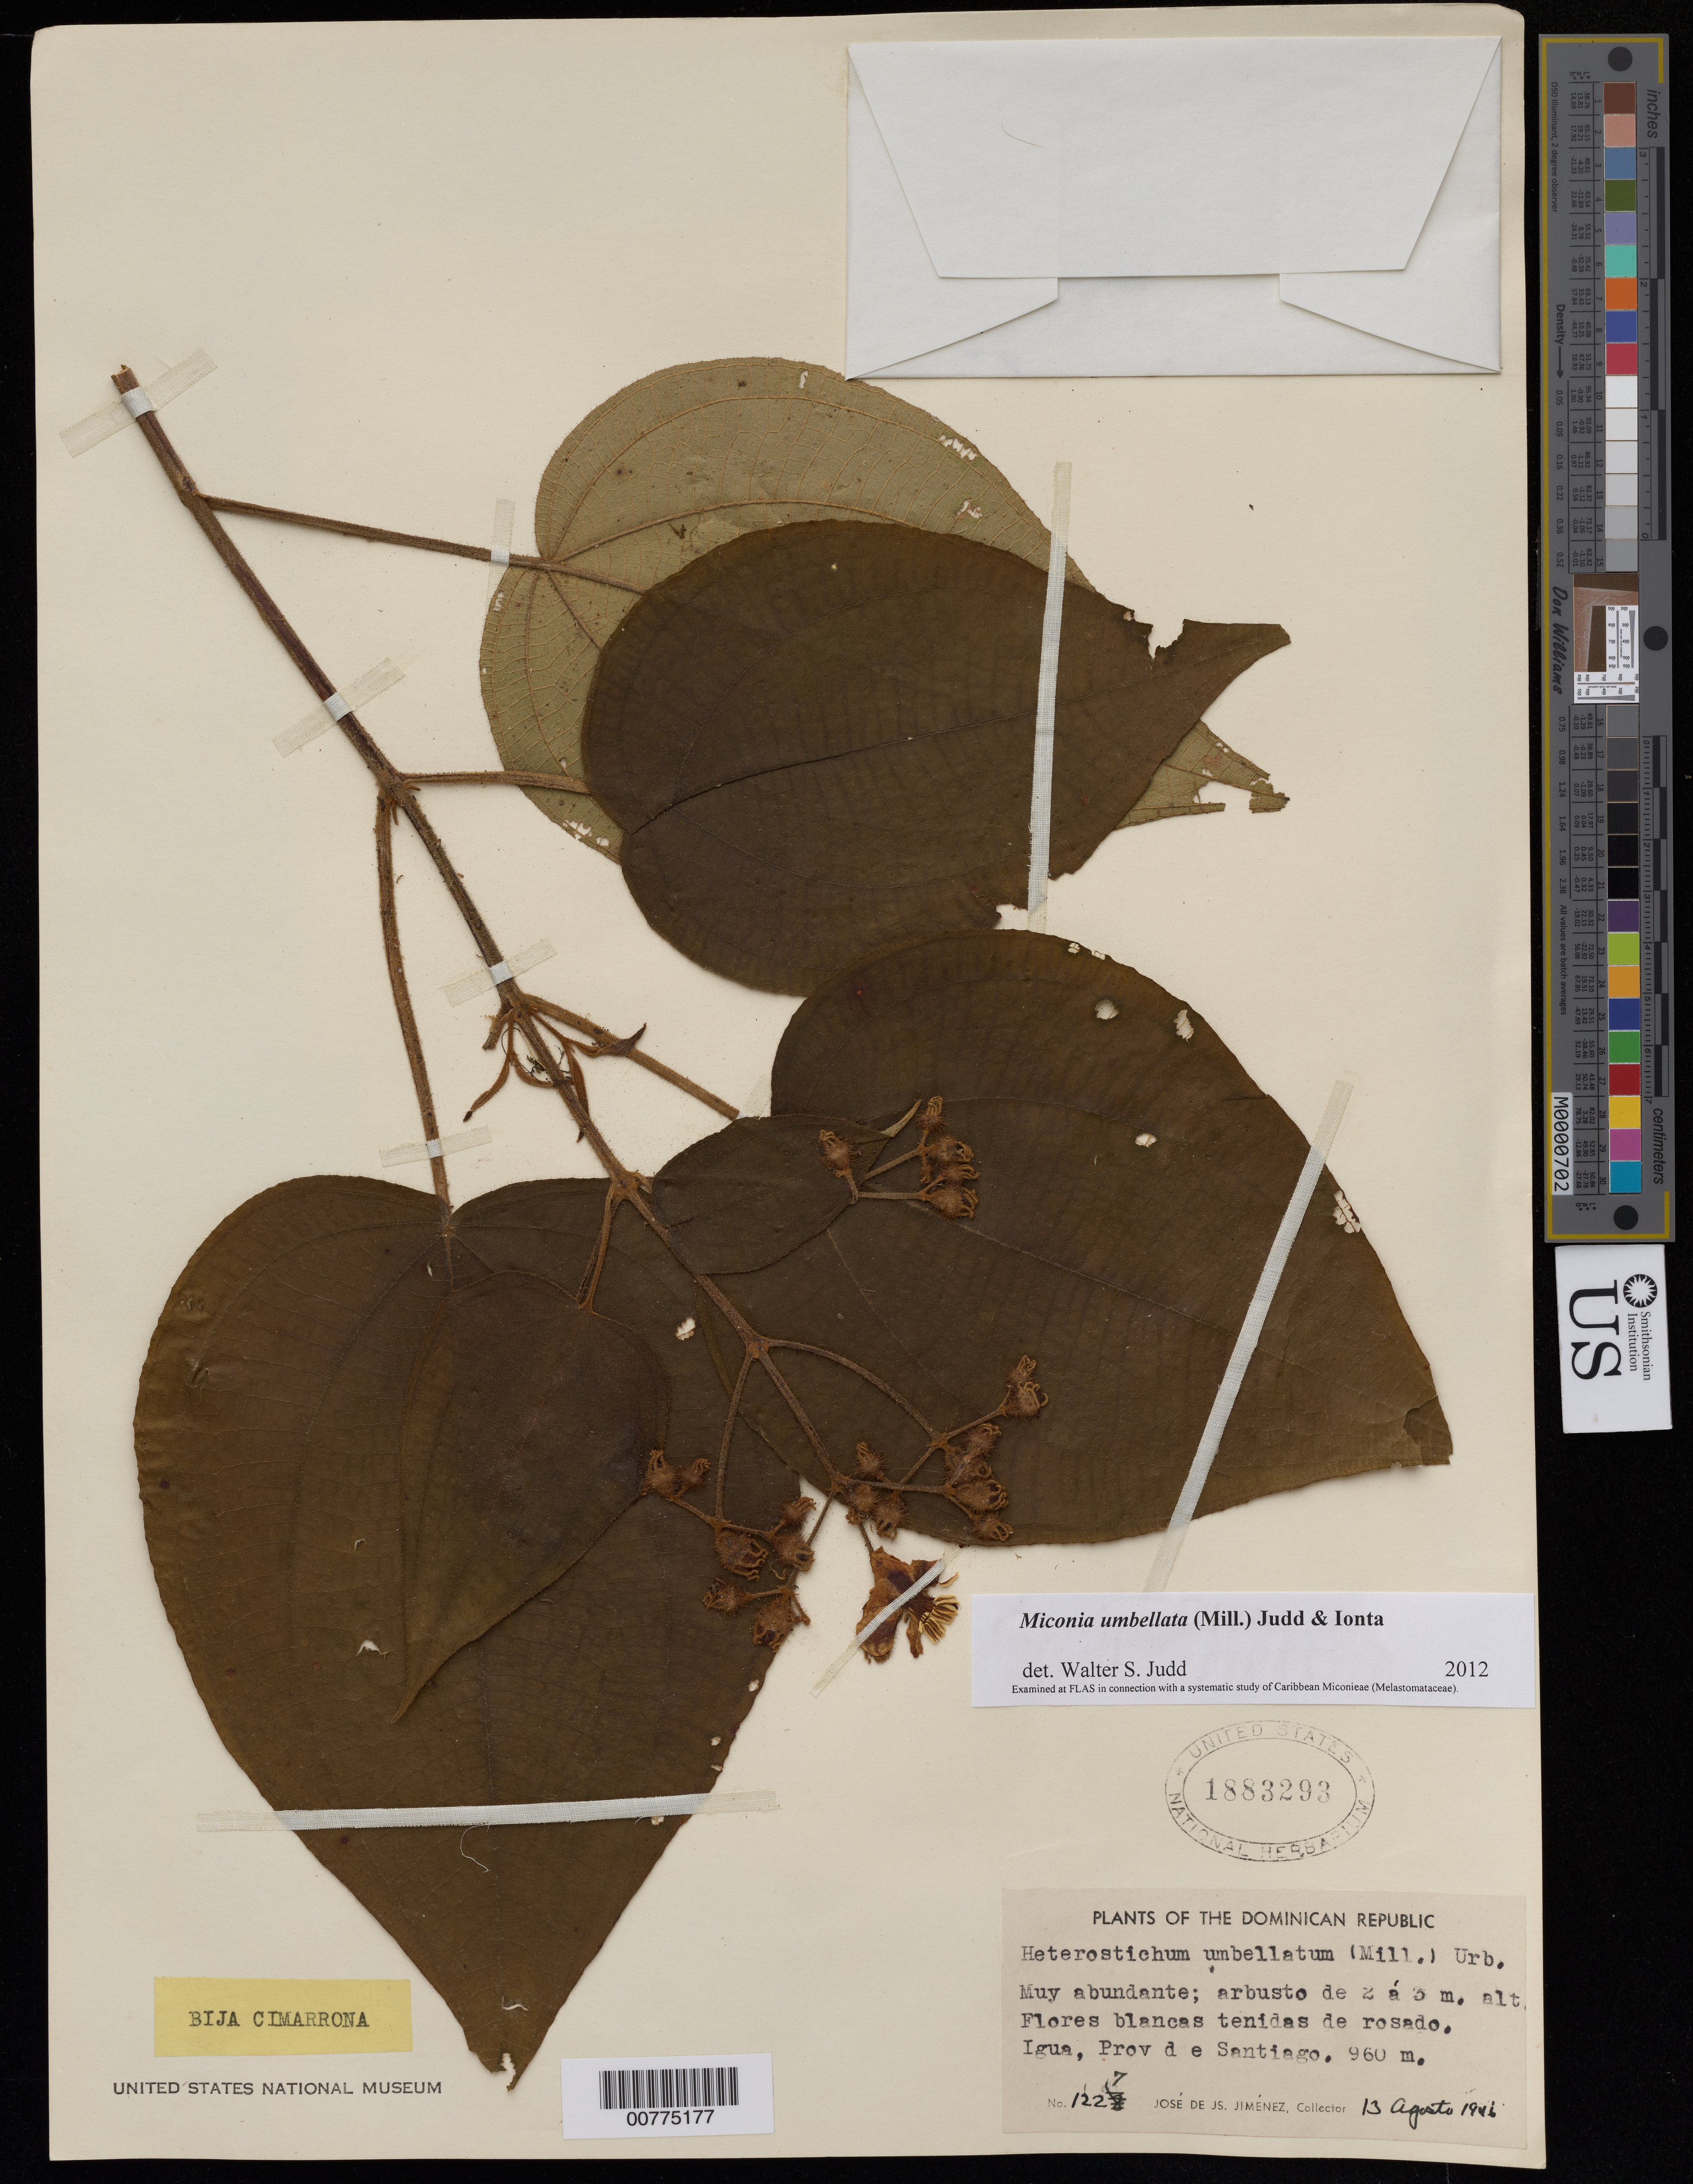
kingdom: Plantae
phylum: Tracheophyta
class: Magnoliopsida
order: Myrtales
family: Melastomataceae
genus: Miconia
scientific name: Miconia umbellata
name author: (Mill.) Judd & Ionta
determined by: Judd, Walter S.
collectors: J. J. Jiménez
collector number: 1227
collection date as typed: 13 Aug 1946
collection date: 1946-08-13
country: Dominican Republic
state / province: Santiago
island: Hispaniola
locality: Igua.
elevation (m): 960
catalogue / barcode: US 1883293